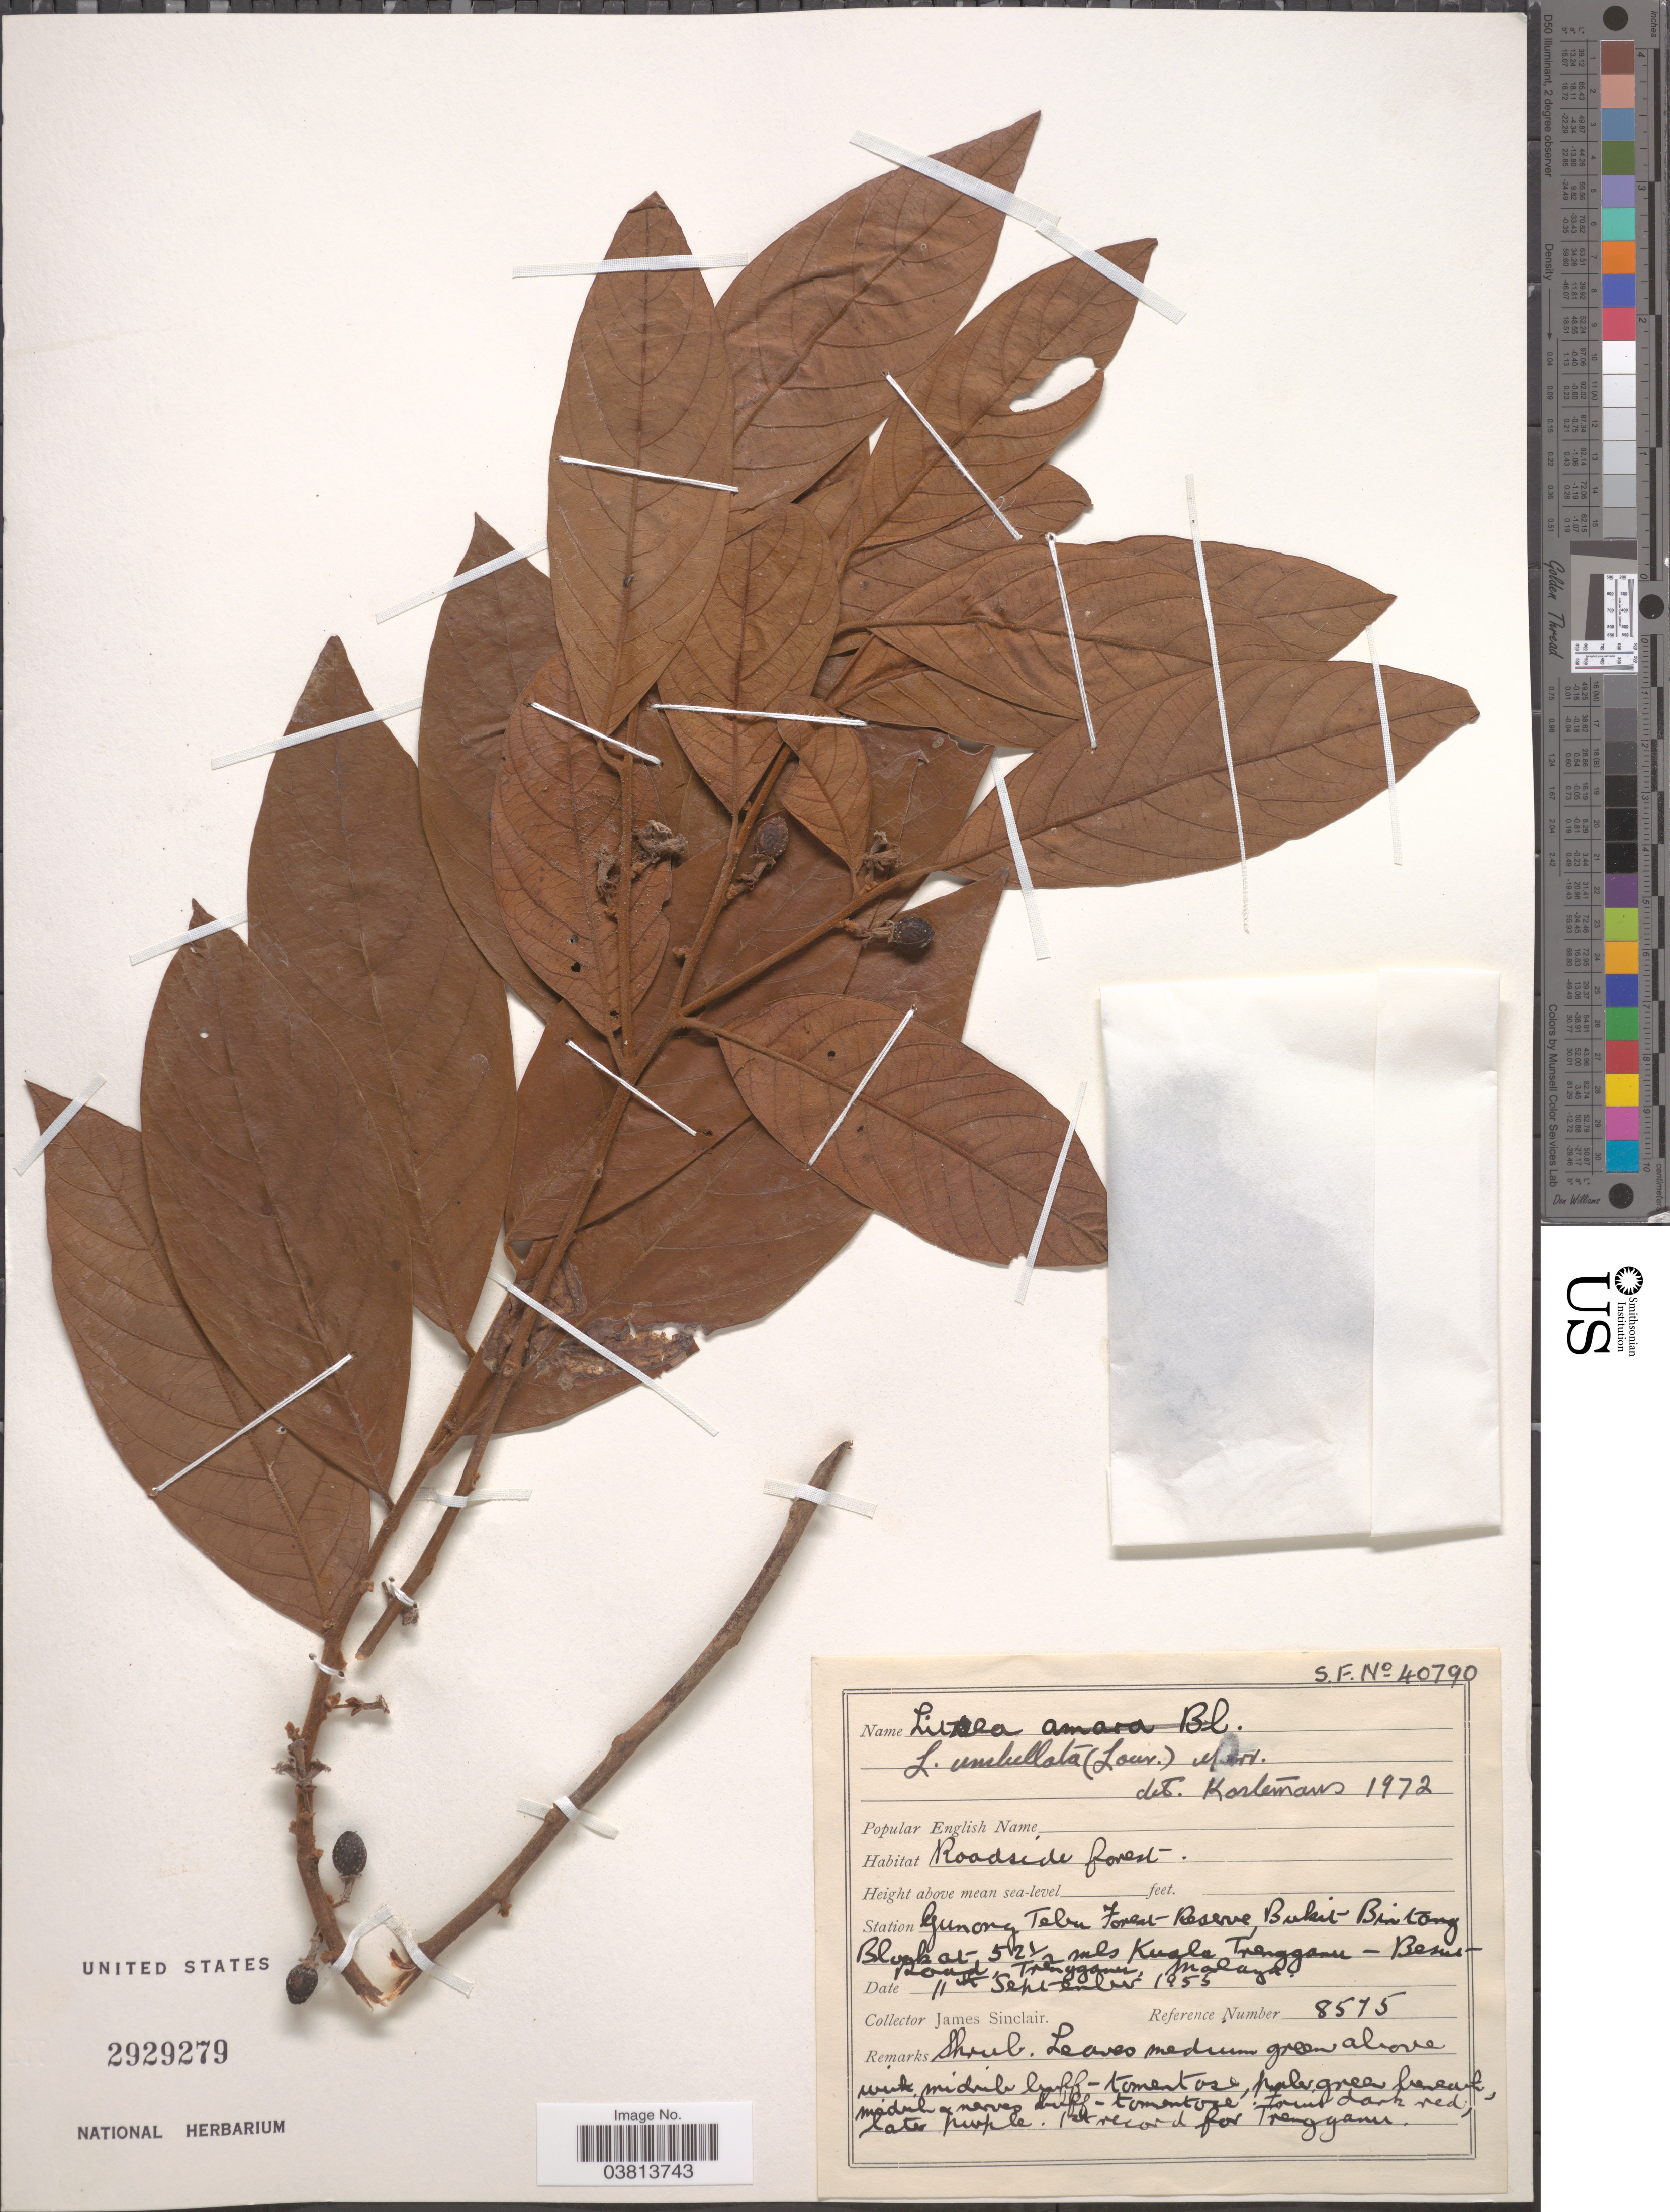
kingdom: Plantae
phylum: Tracheophyta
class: Magnoliopsida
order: Laurales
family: Lauraceae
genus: Litsea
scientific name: Litsea amara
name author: Blume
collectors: J. Sinclair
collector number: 8575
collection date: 1955-09-11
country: Malaysia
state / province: Terengganu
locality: Station Gunong Tebu Forest- Reserve, Bukit-Bintang Block 52½ mls Kuala Trengganu- Besut Road, Malaya.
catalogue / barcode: US 2929279